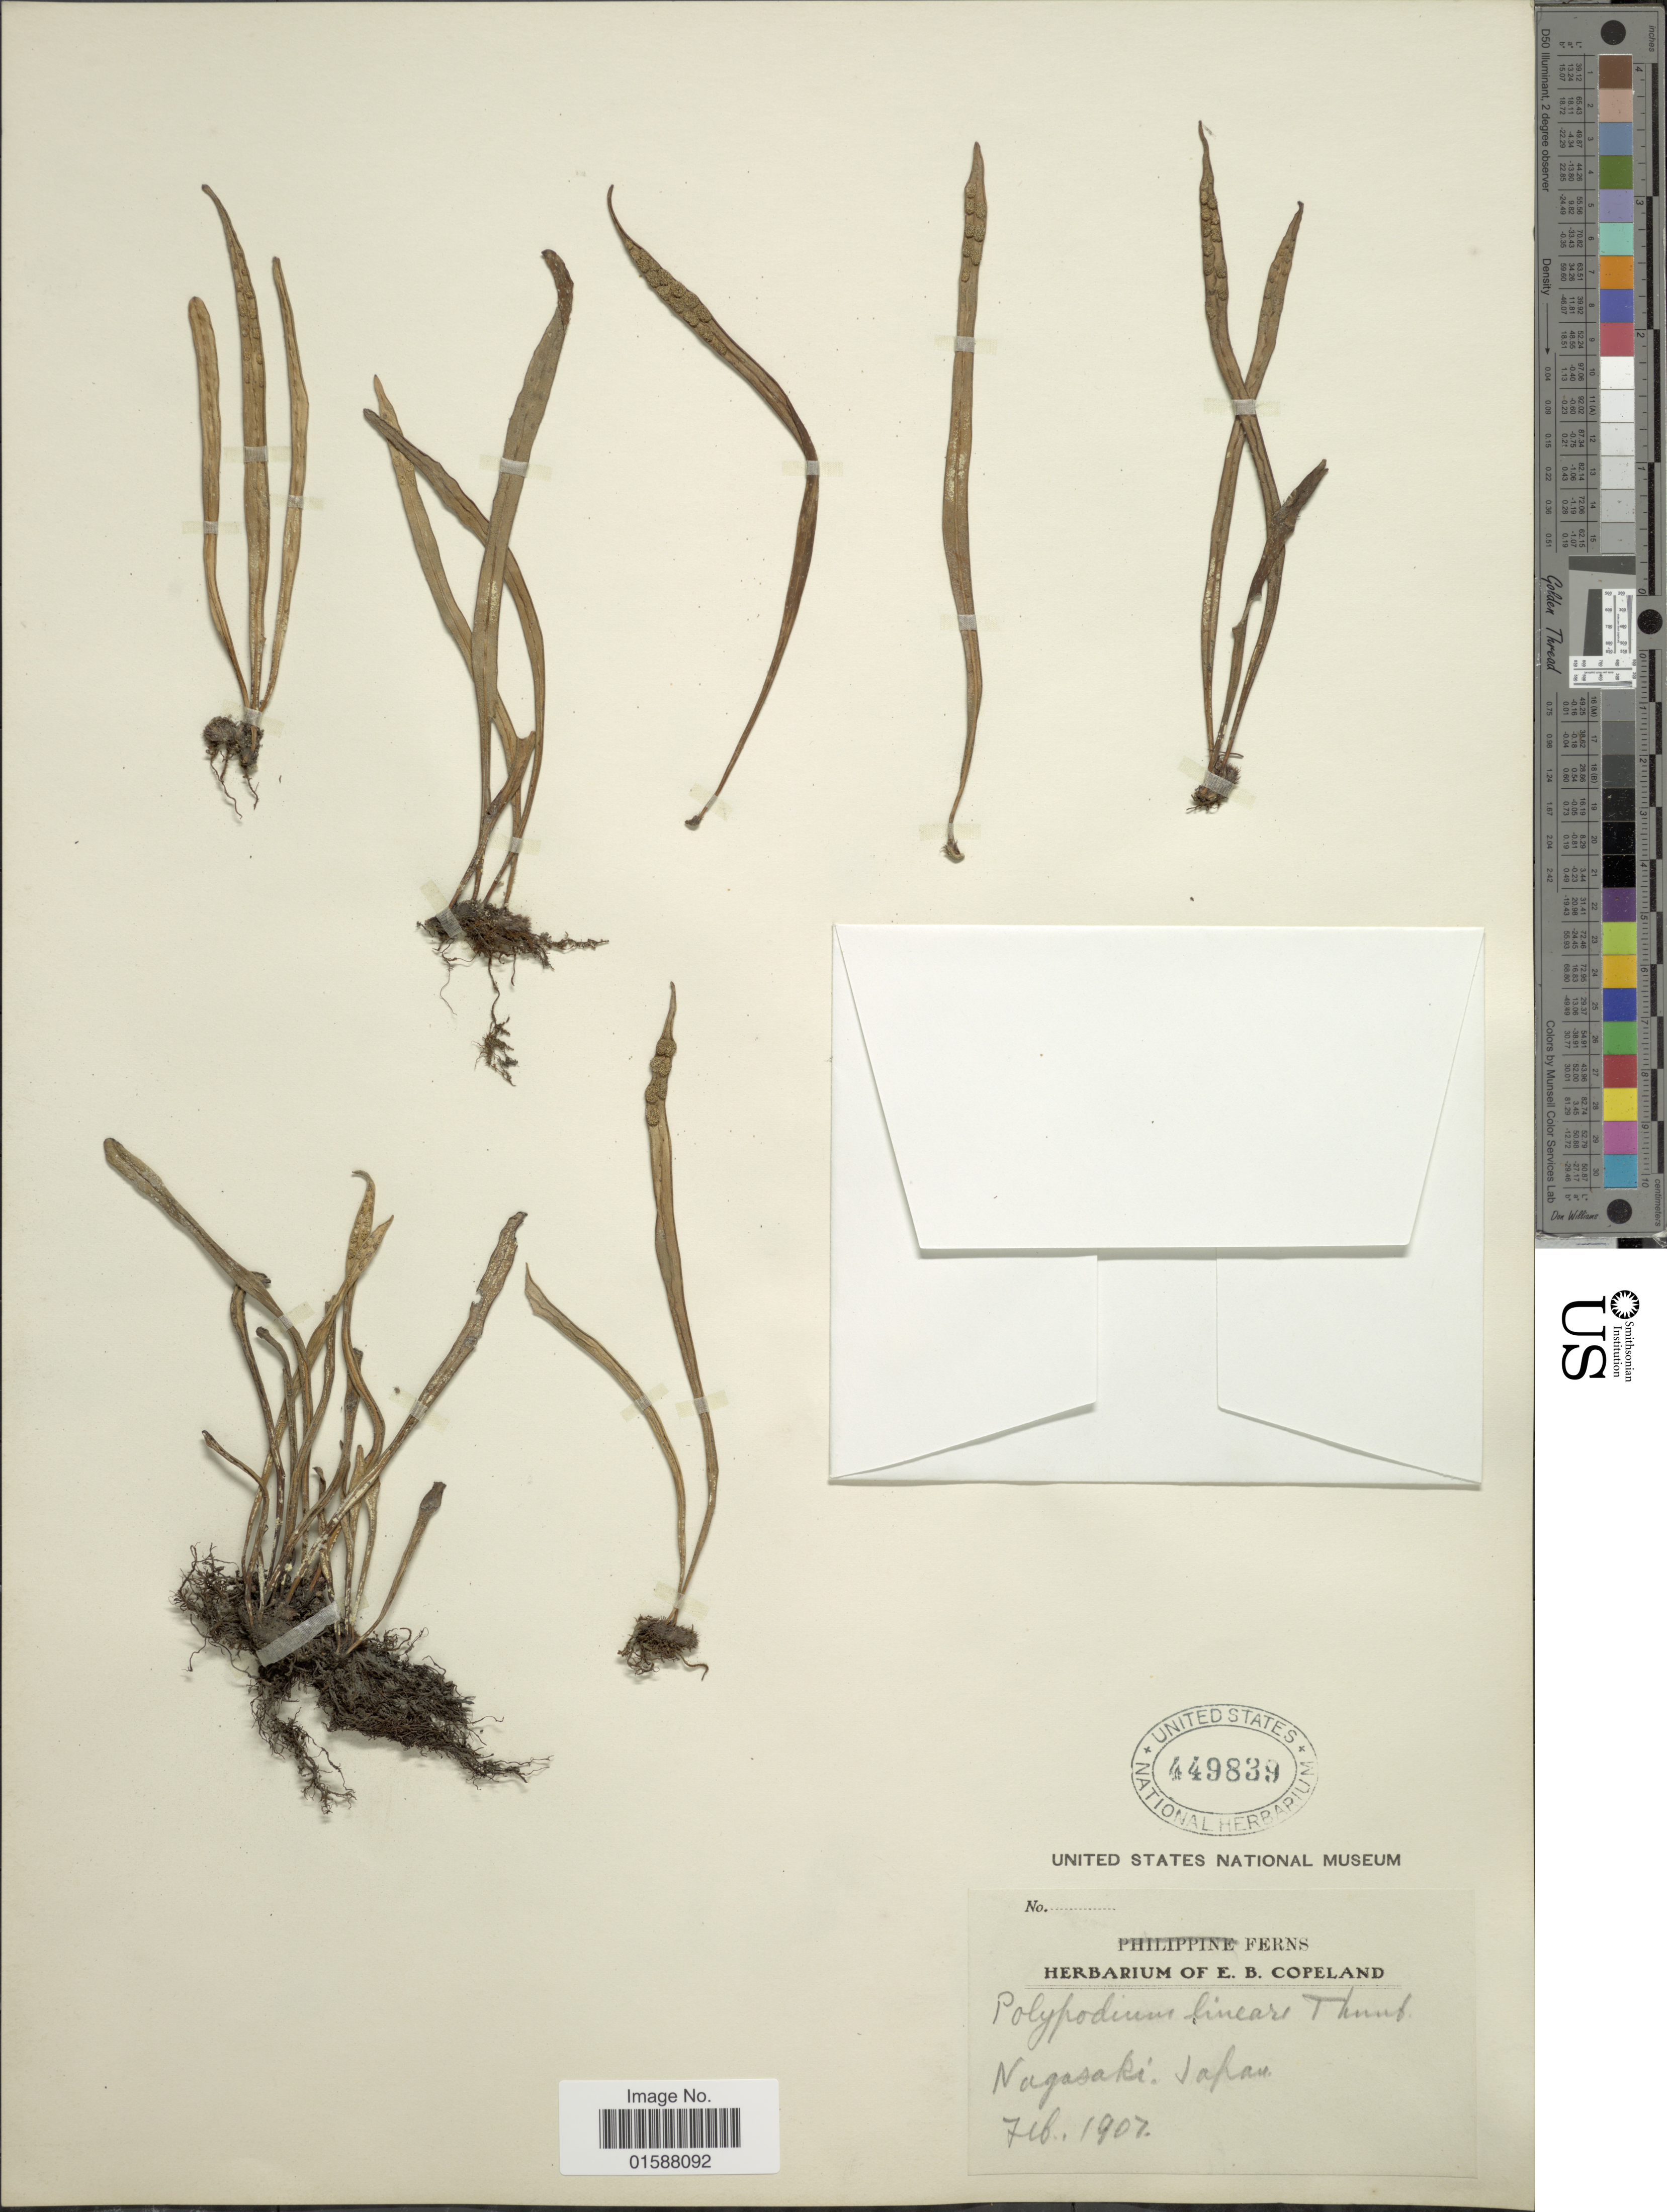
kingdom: Plantae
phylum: Tracheophyta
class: Polypodiopsida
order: Polypodiales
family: Polypodiaceae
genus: Lepisorus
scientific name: Lepisorus thunbergianus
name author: (Kaulf.) Ching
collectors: ex herb. E. B. Copeland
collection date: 1907-02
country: Japan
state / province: Nagasaki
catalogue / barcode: US 449839